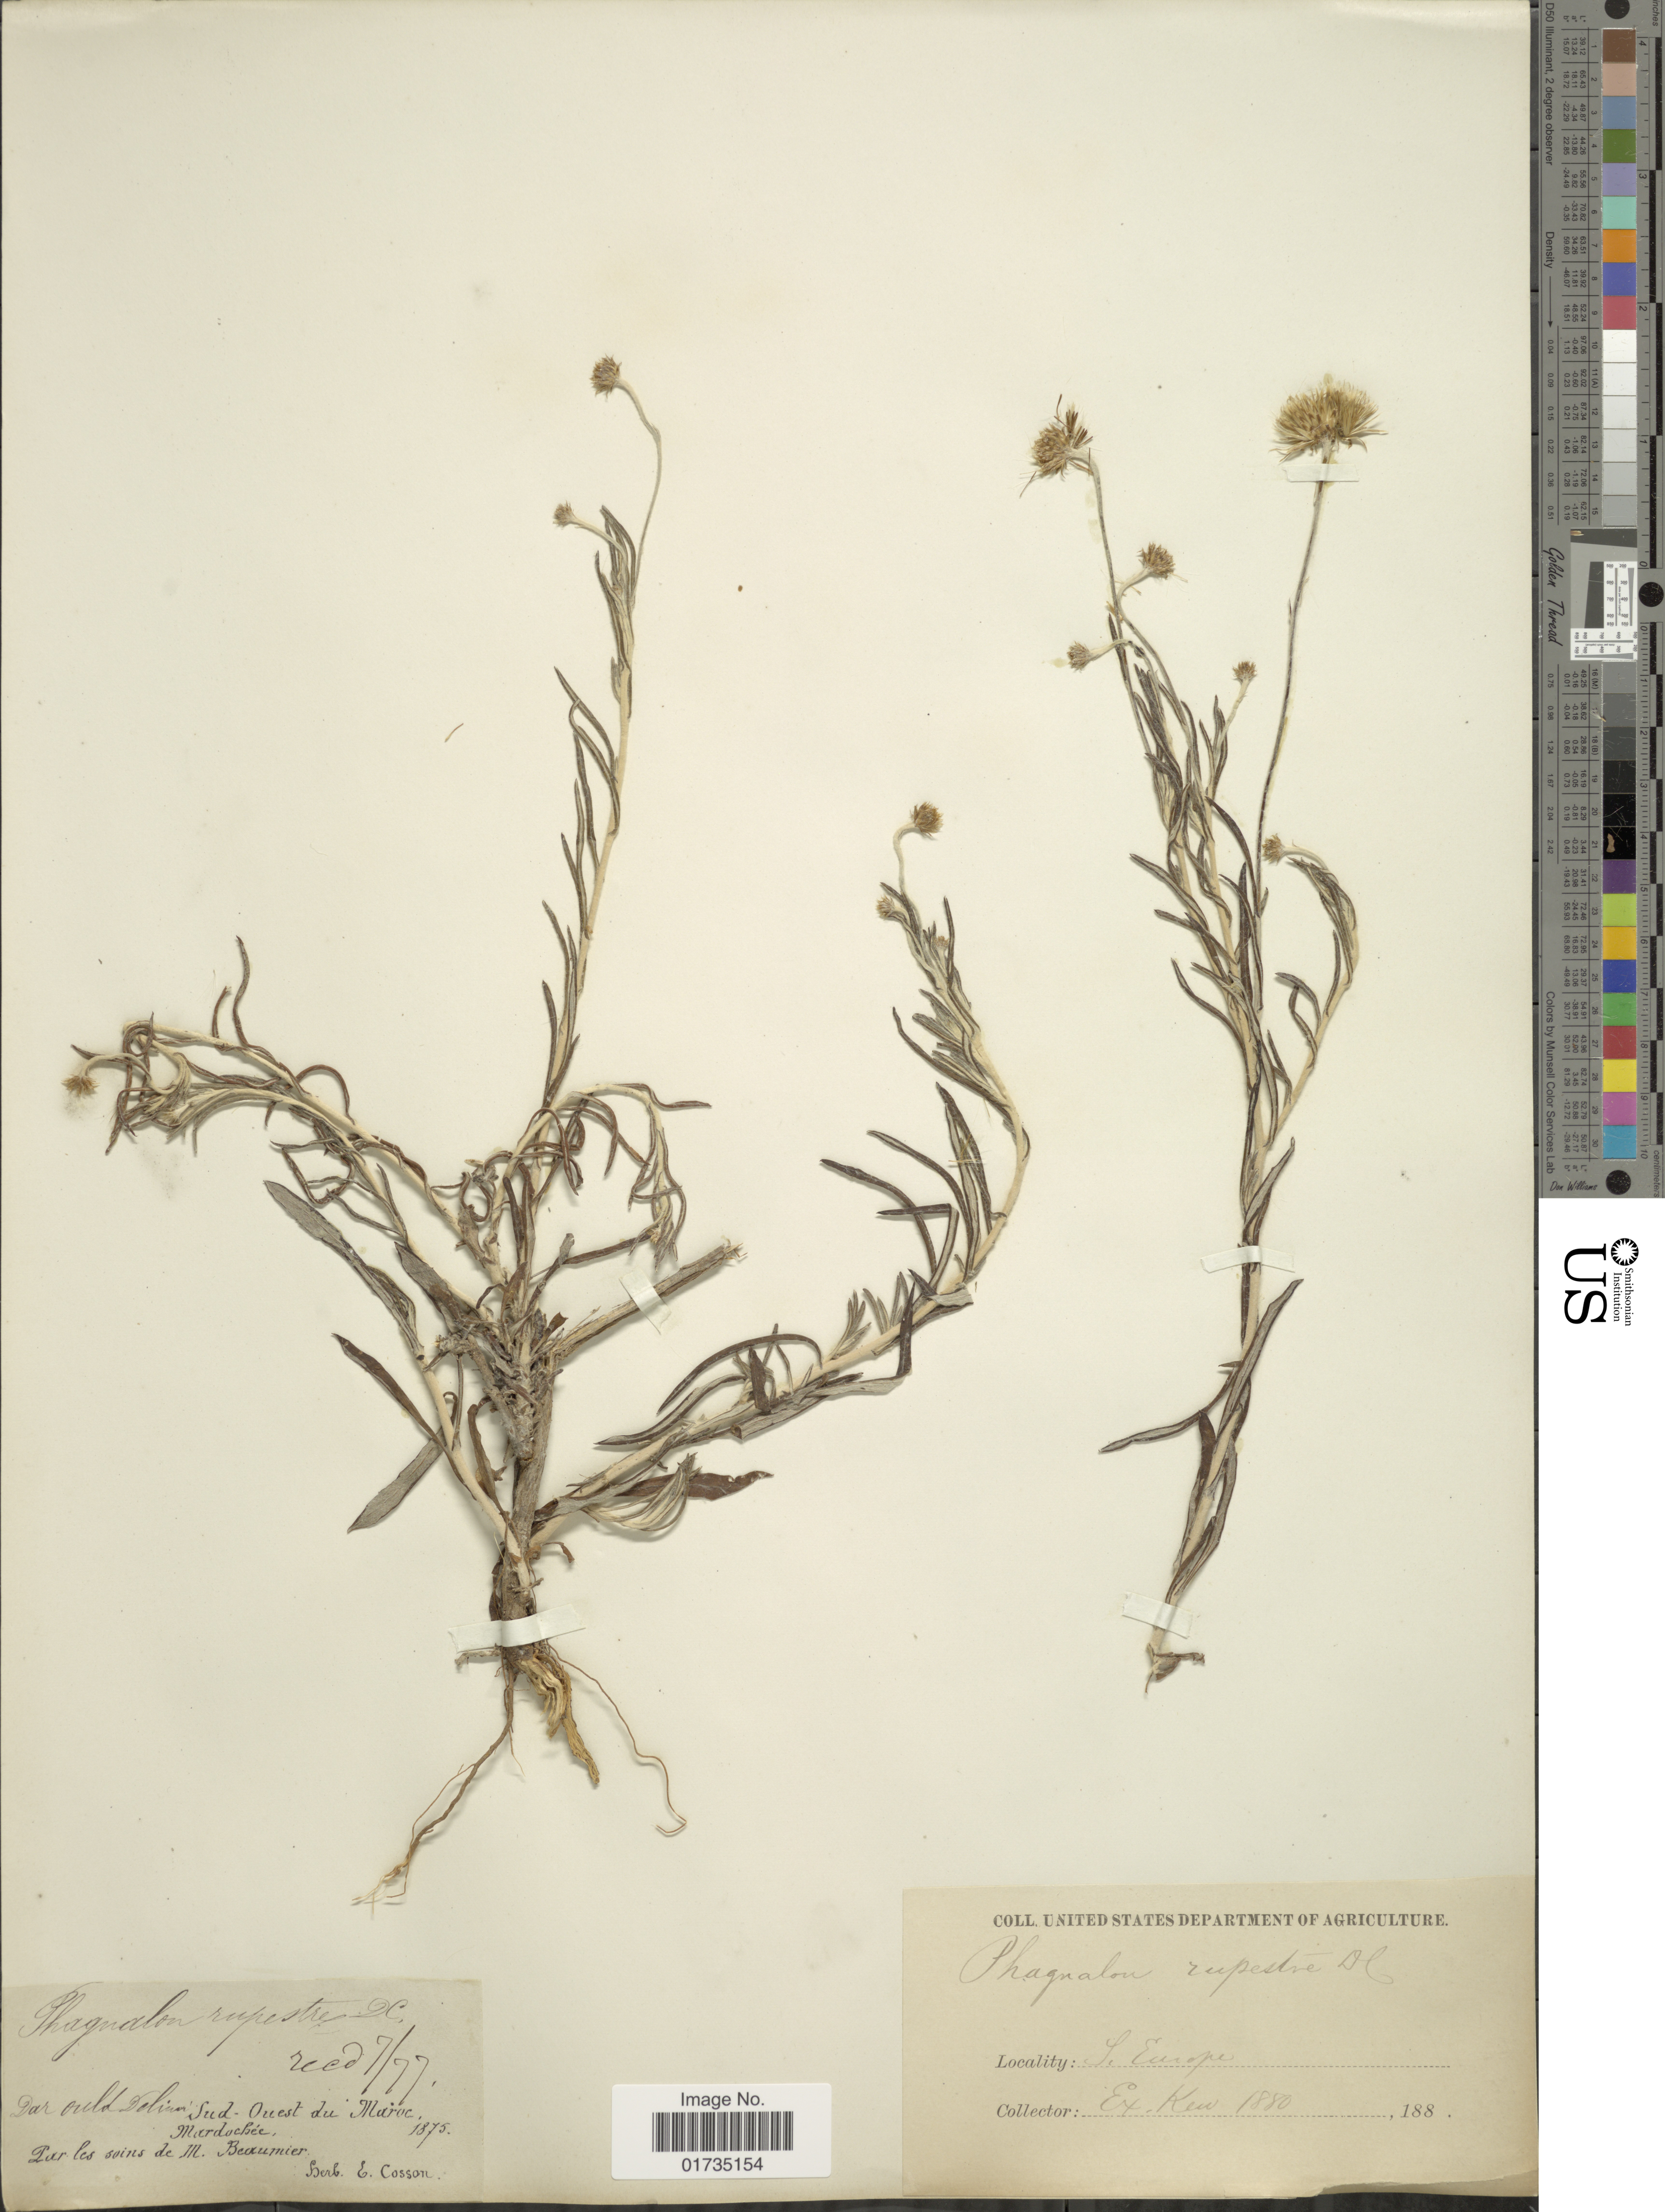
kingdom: Plantae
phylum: Tracheophyta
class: Magnoliopsida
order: Asterales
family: Asteraceae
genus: Phagnalon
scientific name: Phagnalon rupestre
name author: (L.) DC.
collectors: Mardochee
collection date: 1875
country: Morocco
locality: Dar Ould Delimi [interpreted], Sud-Ouest du Maroc. S. Europe.